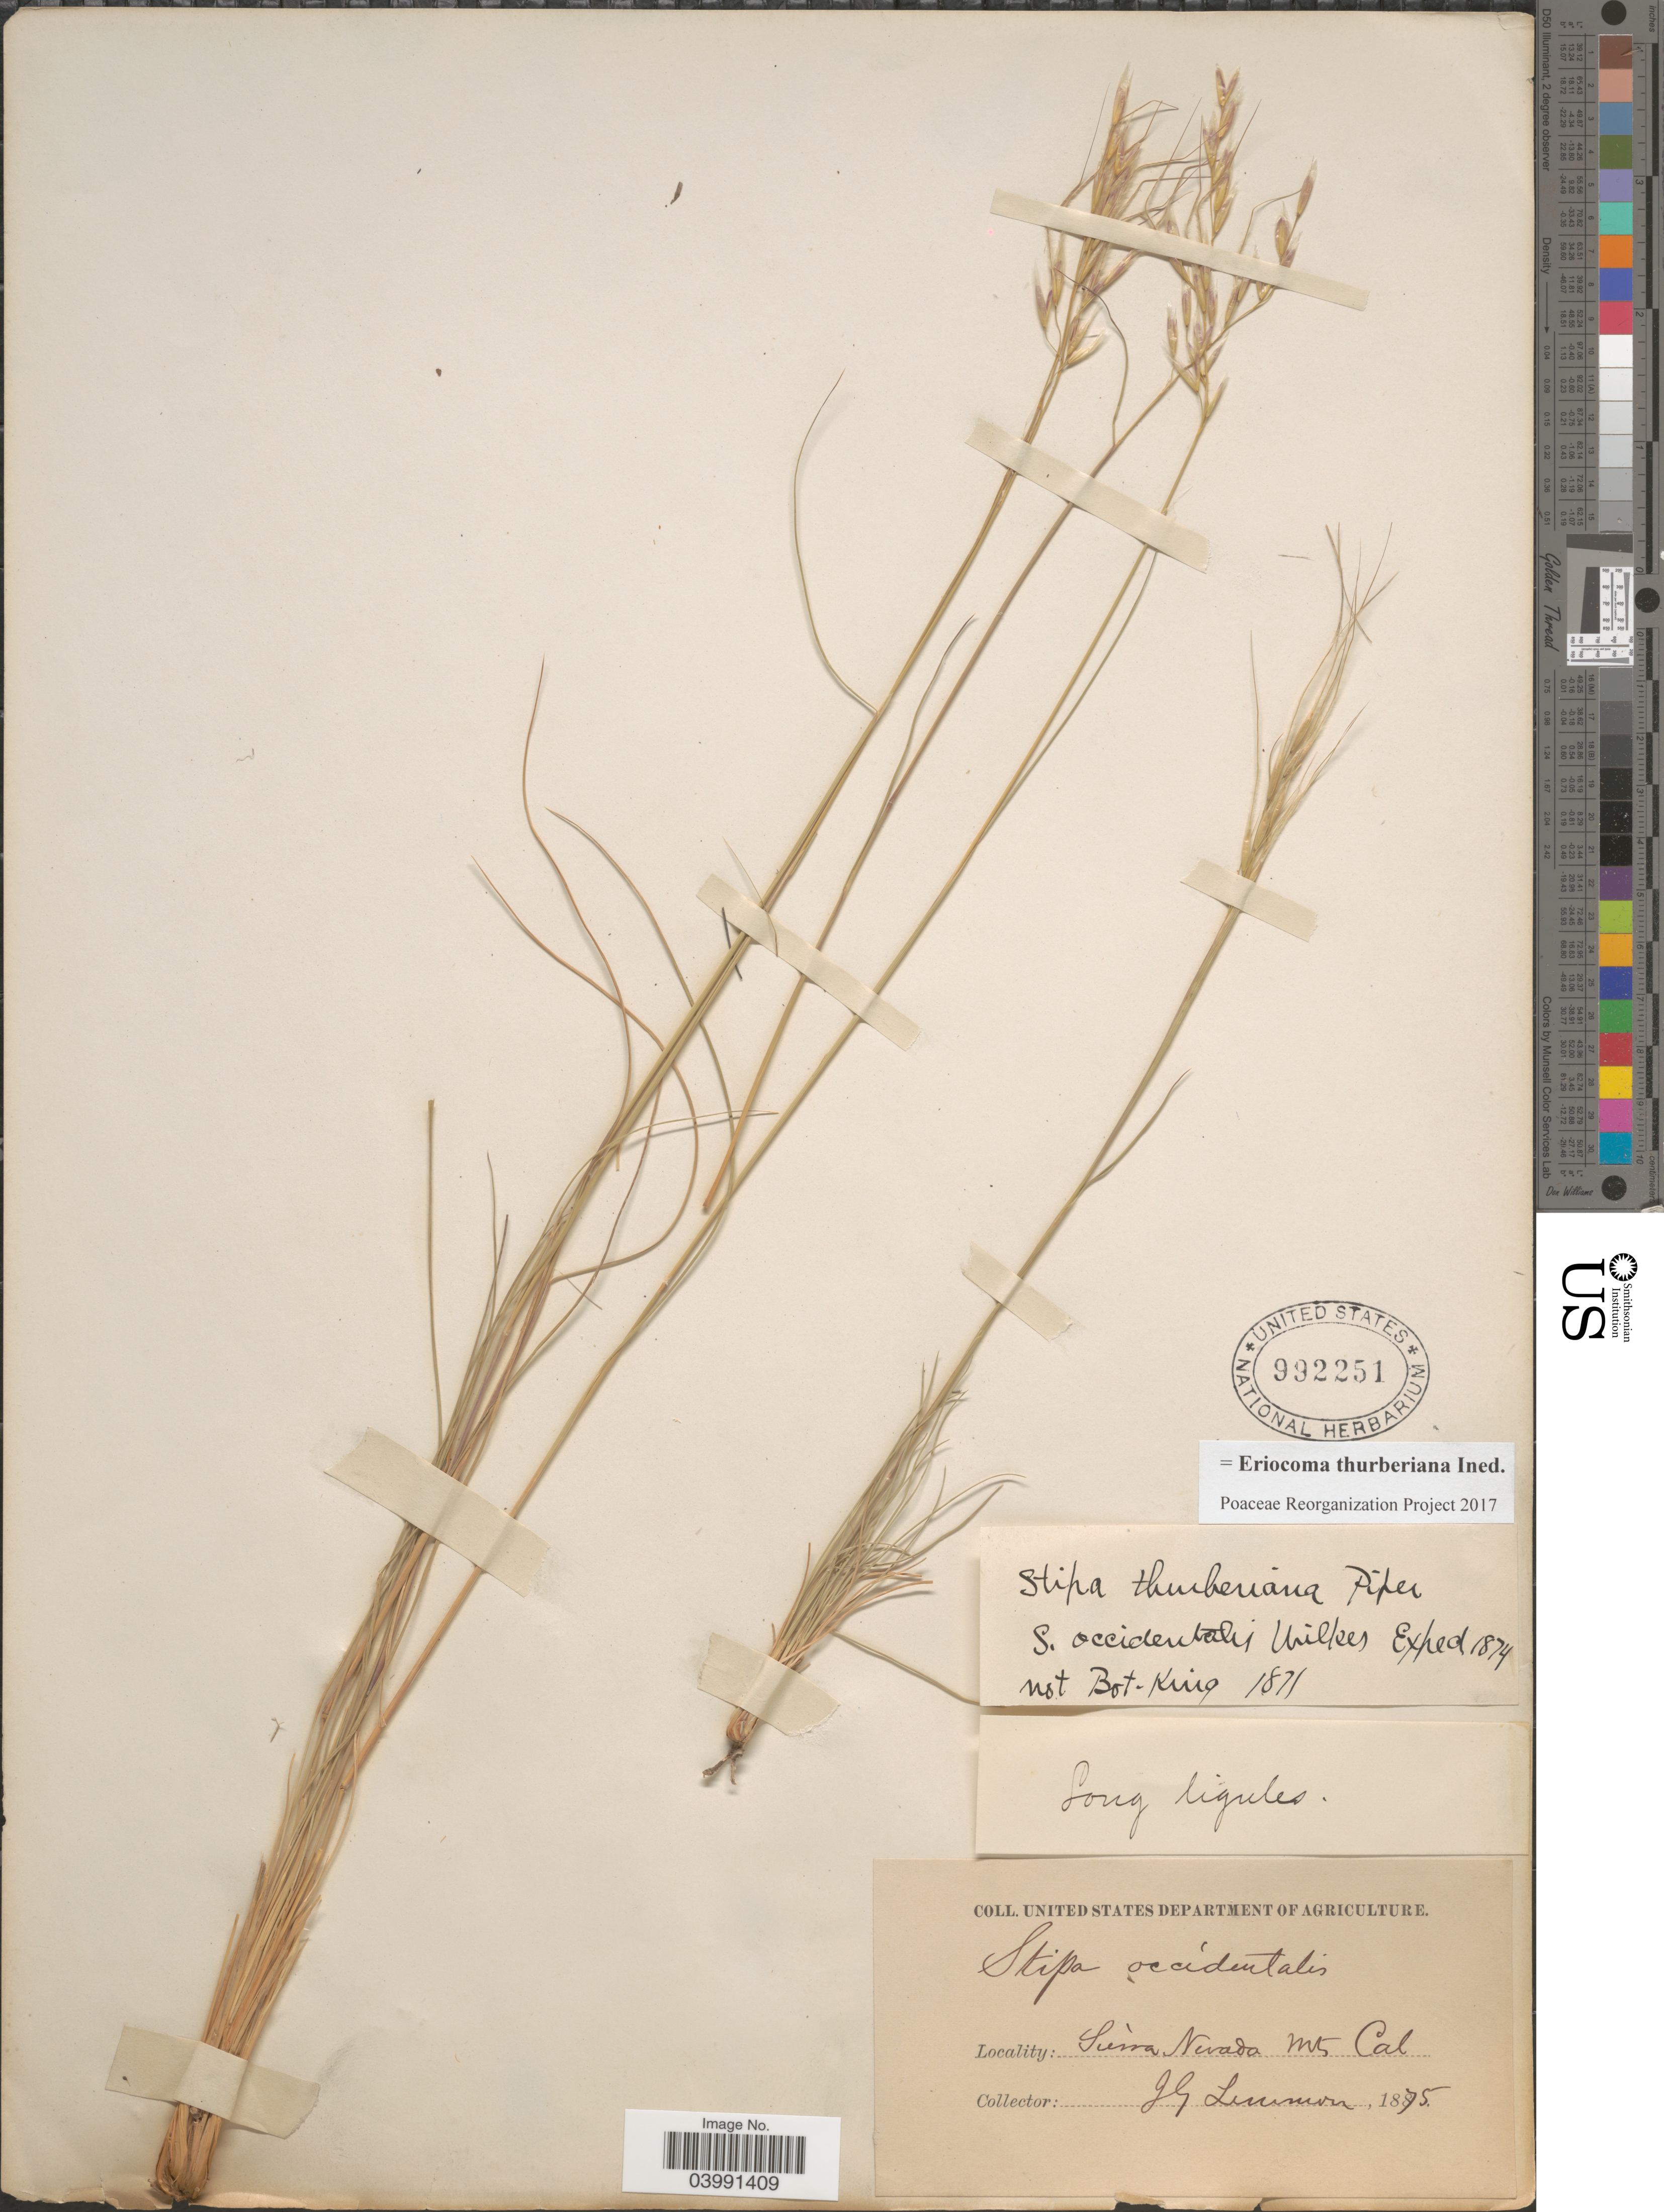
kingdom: Plantae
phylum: Tracheophyta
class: Liliopsida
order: Poales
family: Poaceae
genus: Eriocoma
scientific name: Eriocoma thurberiana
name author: (Piper) Romasch.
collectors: J. Lemmon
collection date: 1875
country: United States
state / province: California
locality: Sierra Nevada Mts.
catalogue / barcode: US 992251